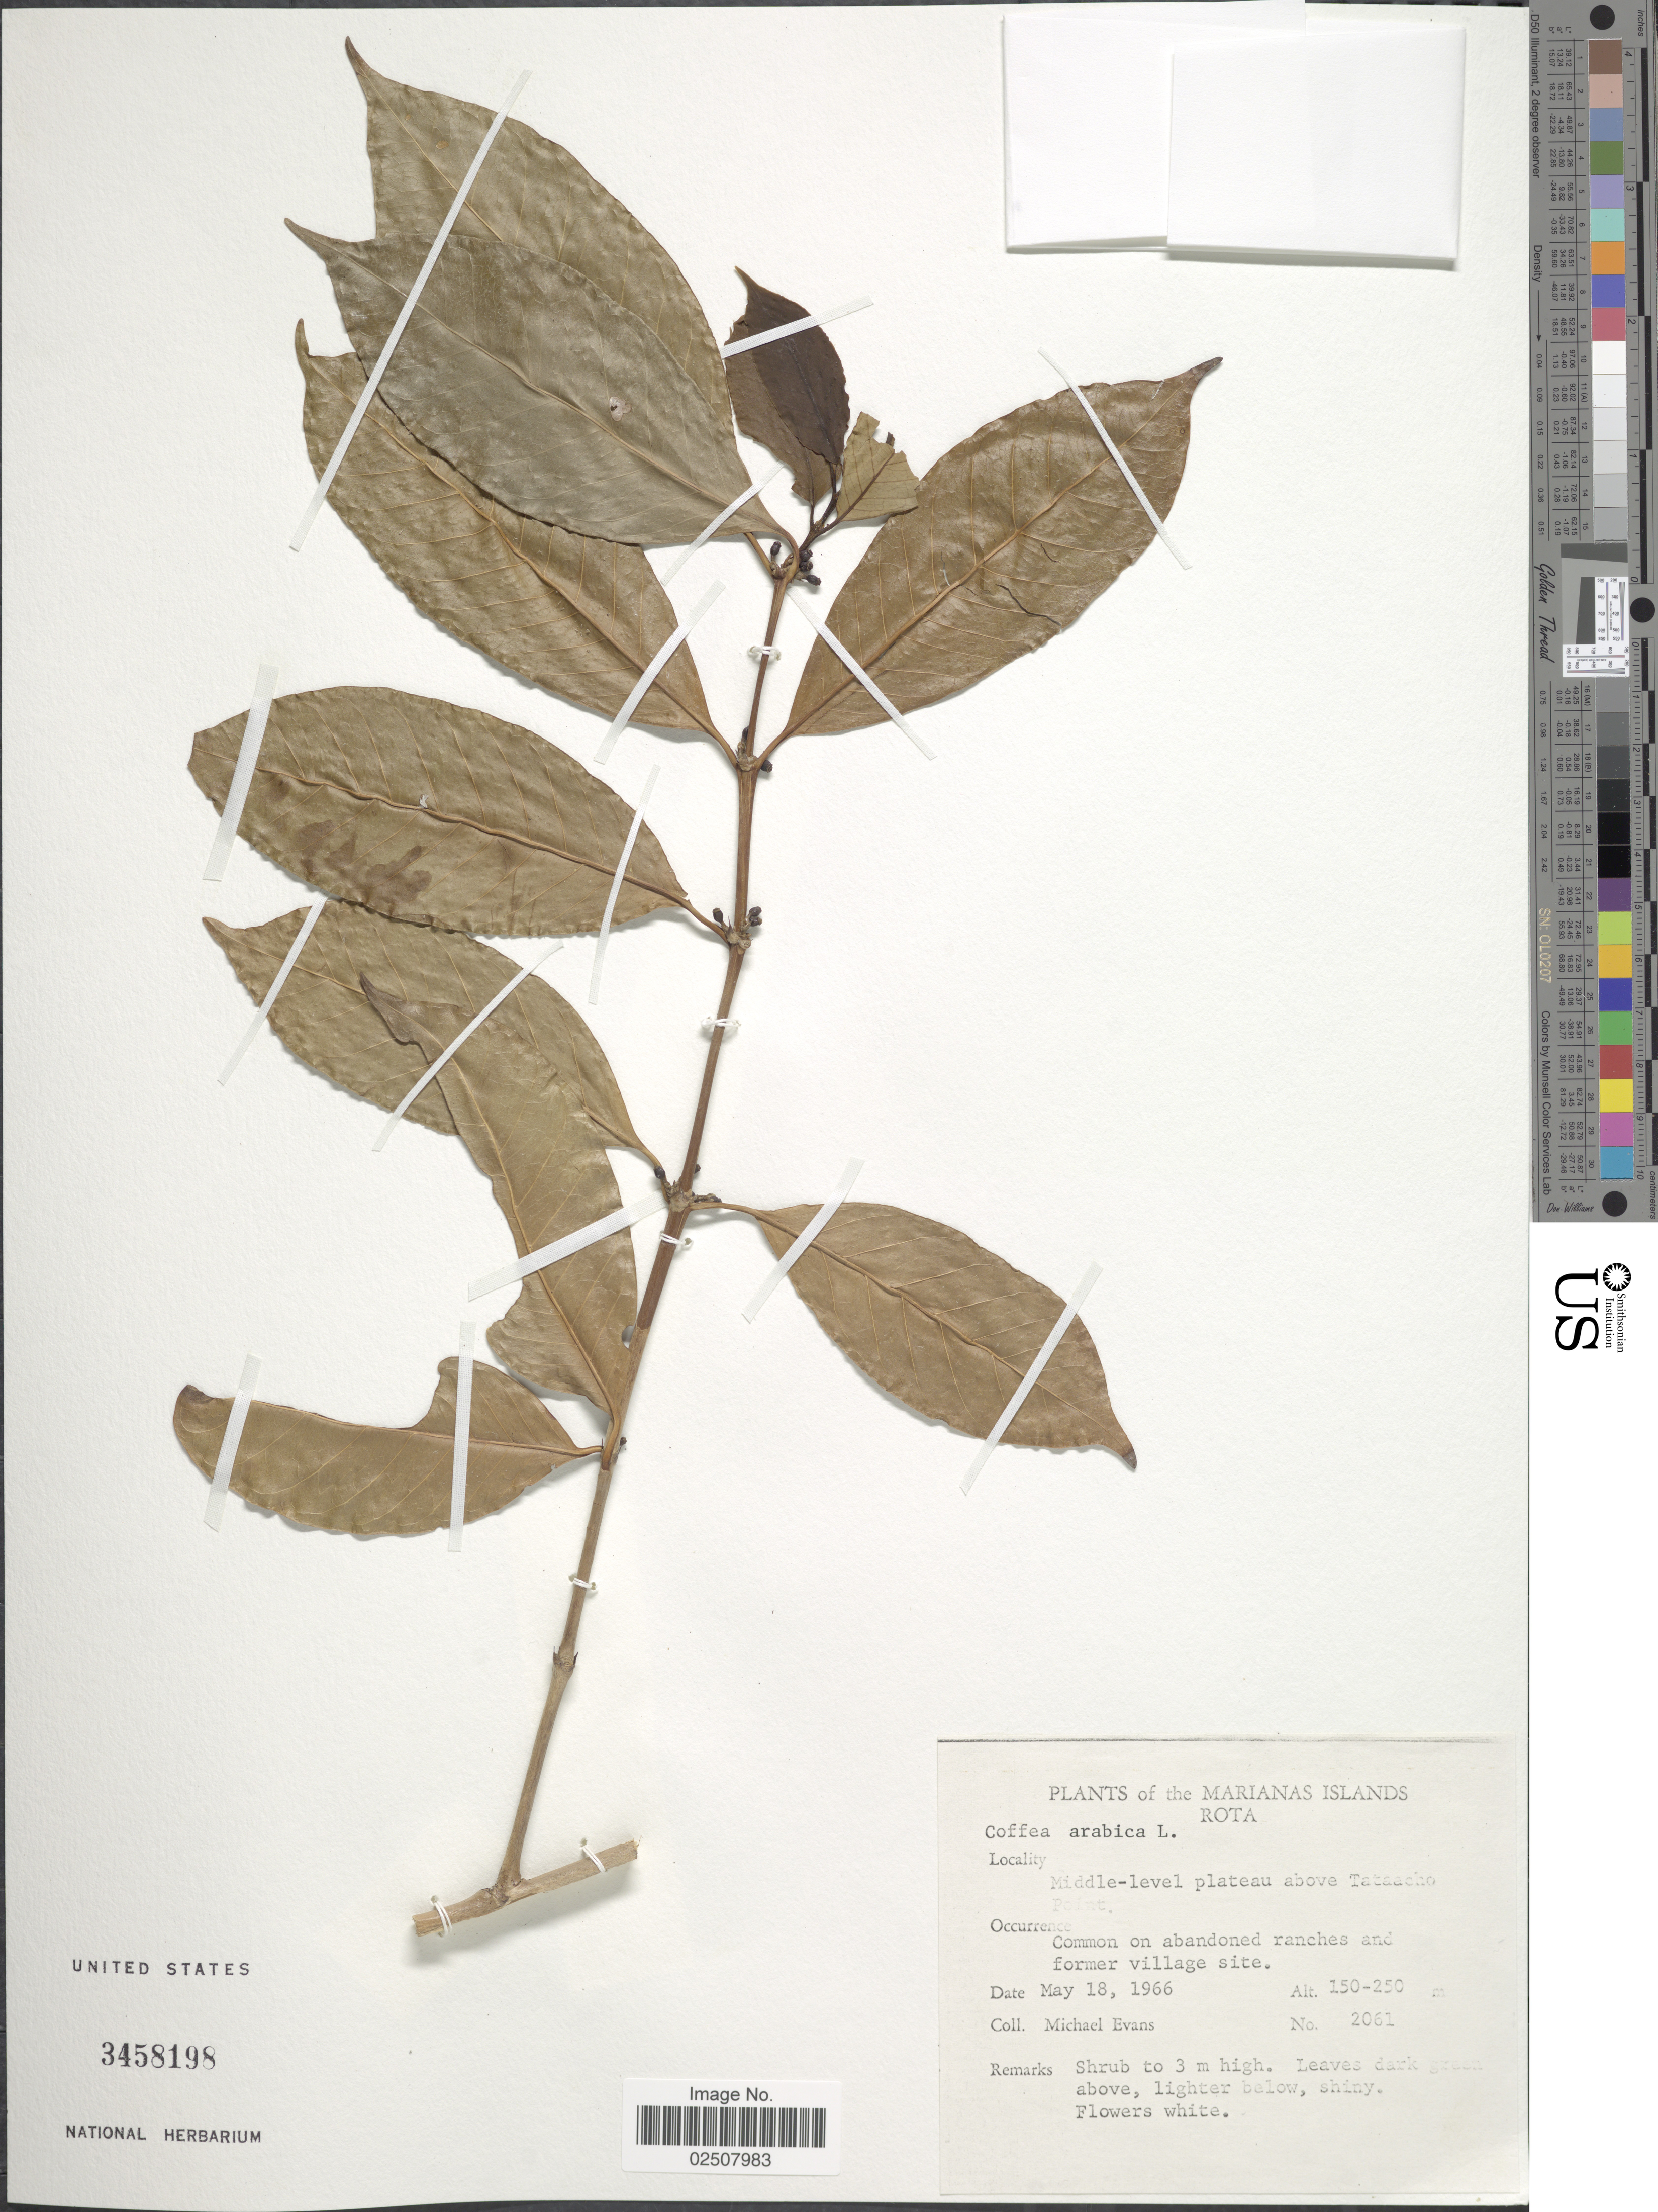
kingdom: Plantae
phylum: Tracheophyta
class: Magnoliopsida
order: Gentianales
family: Rubiaceae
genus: Coffea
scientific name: Coffea arabica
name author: L.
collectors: M. Evans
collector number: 2061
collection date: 1966-05-18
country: Northern Mariana Islands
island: Rota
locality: Rota, Middle-level plateau above Tataacho, Common on abandoned ranches and former village site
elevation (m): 150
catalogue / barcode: US 3458198